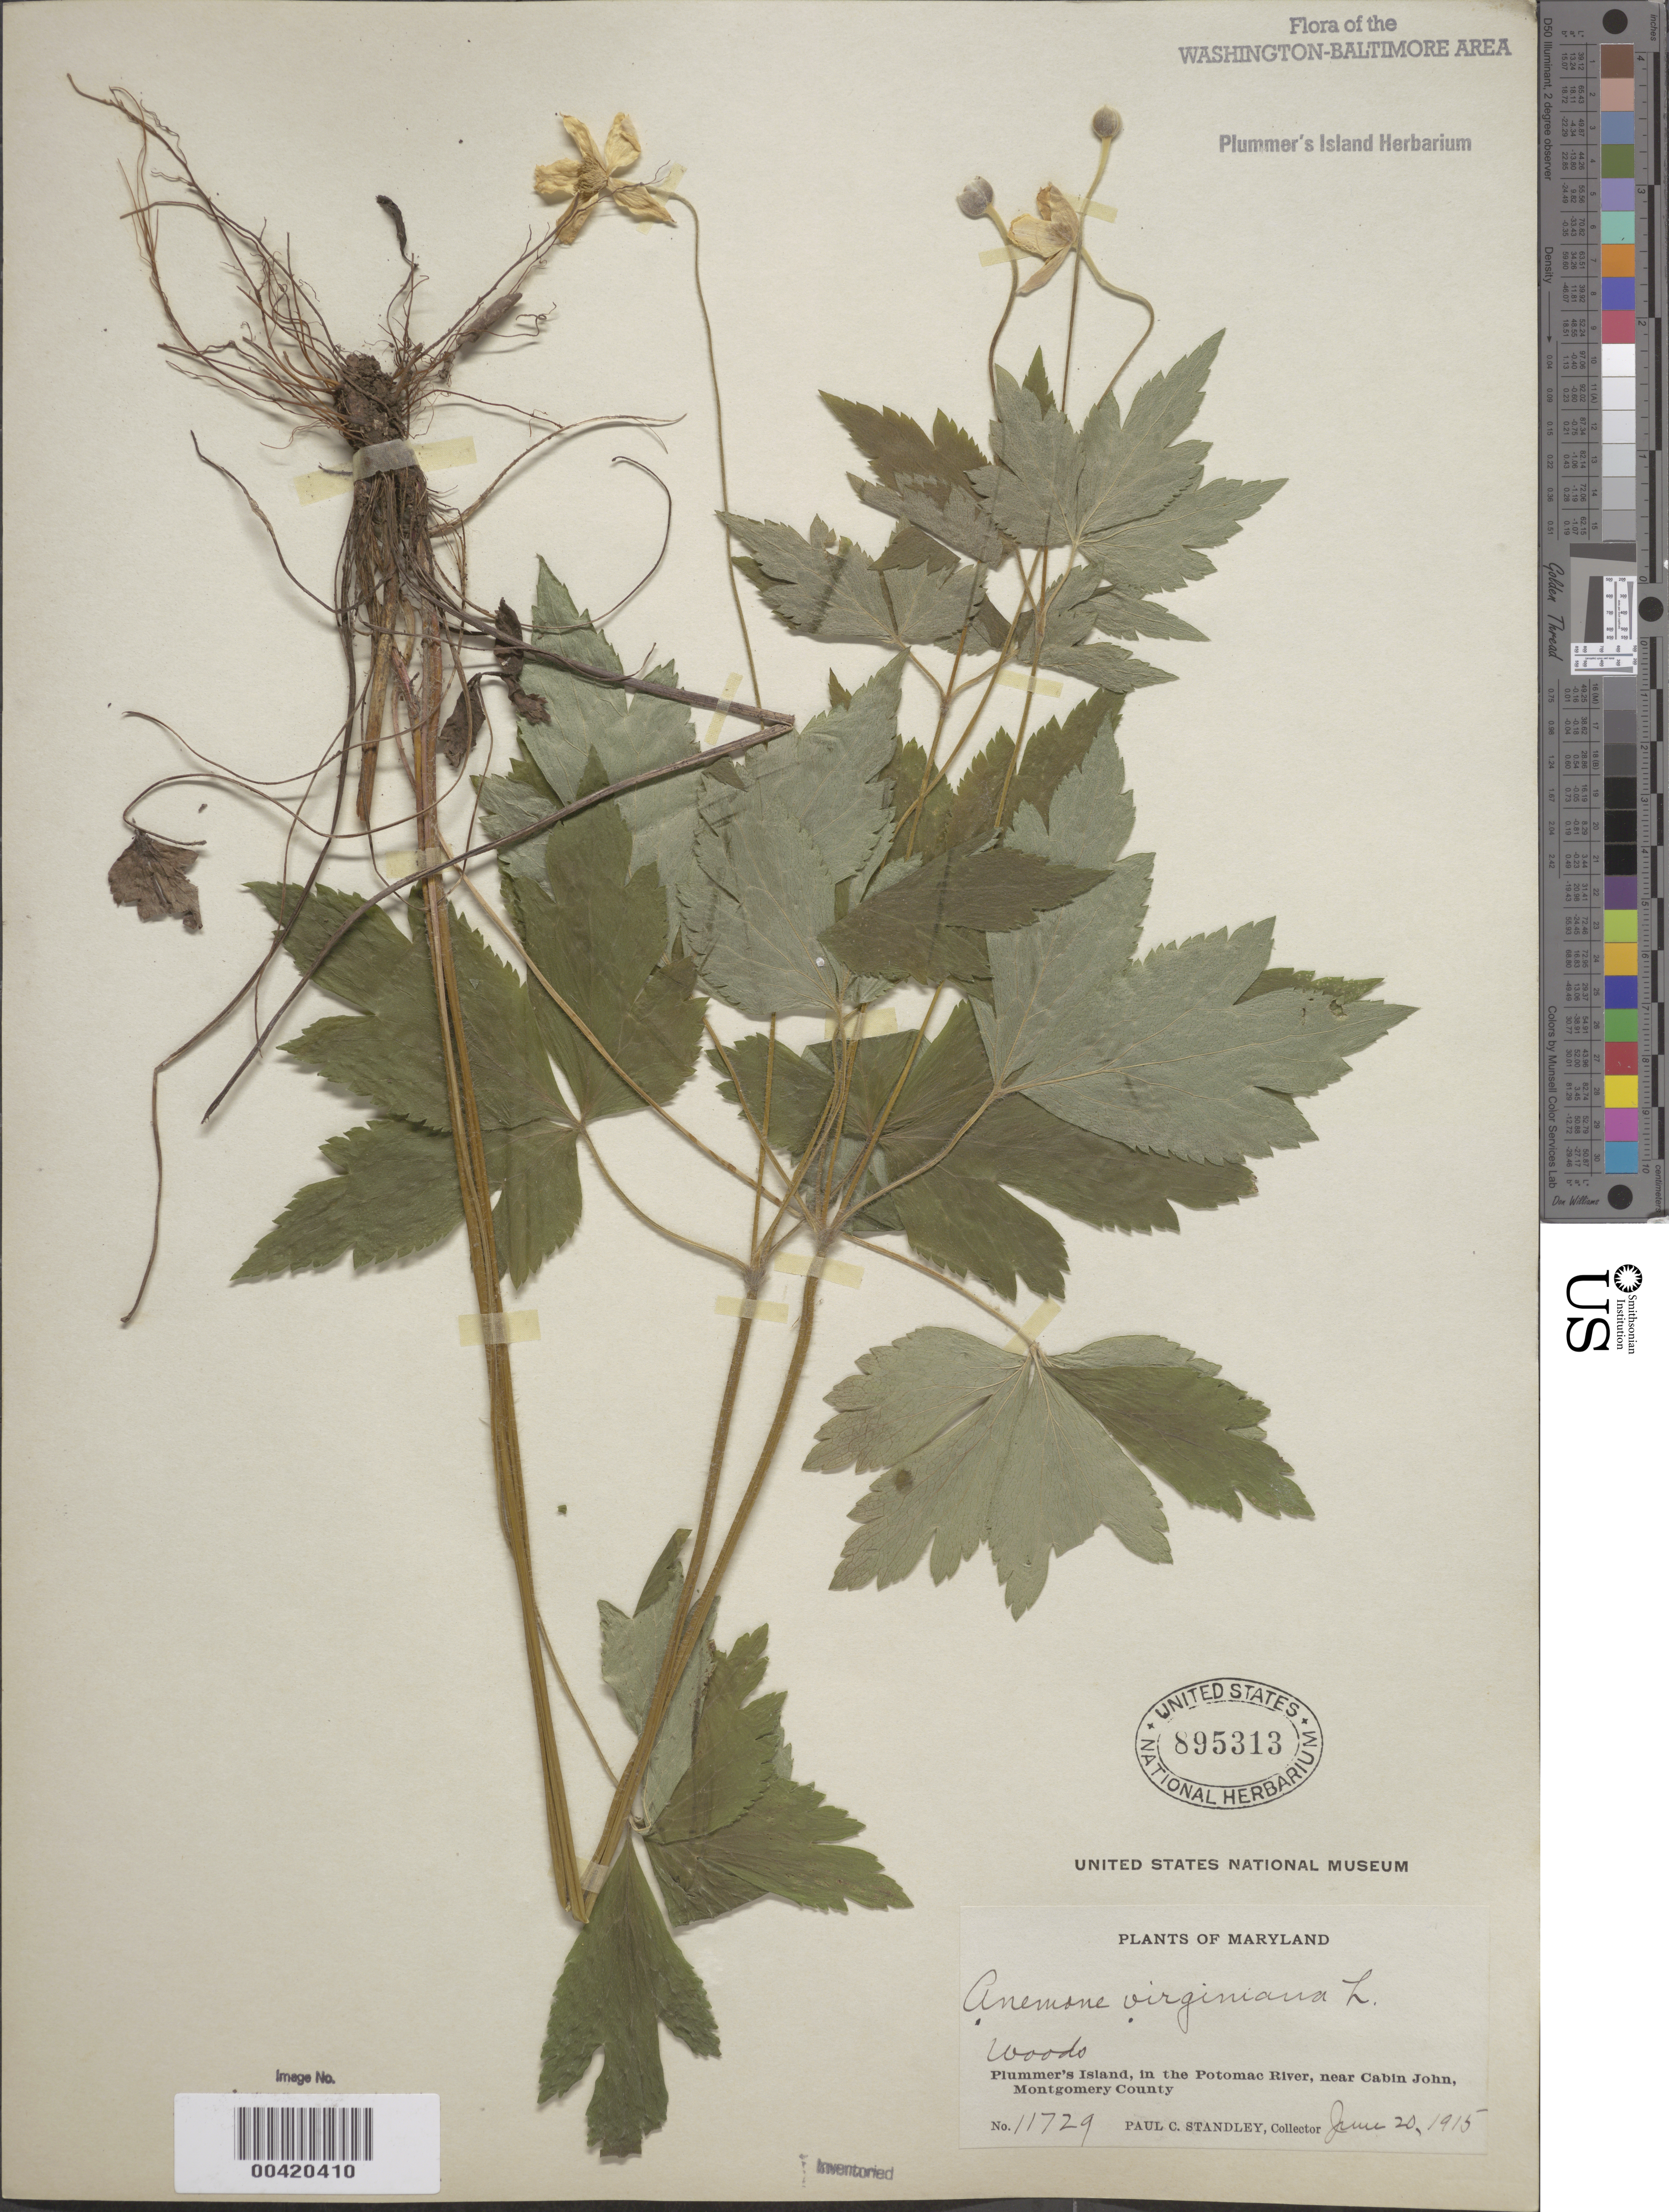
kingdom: Plantae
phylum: Tracheophyta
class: Magnoliopsida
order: Ranunculales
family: Ranunculaceae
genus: Anemone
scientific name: Anemone virginiana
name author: L.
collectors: P. C. Standley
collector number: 11729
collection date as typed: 20 Jun 1915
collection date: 1915-06-20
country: United States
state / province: Maryland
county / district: Montgomery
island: Plummers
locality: Plummer's Island C. & O. Canal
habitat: Woods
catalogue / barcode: US 895313